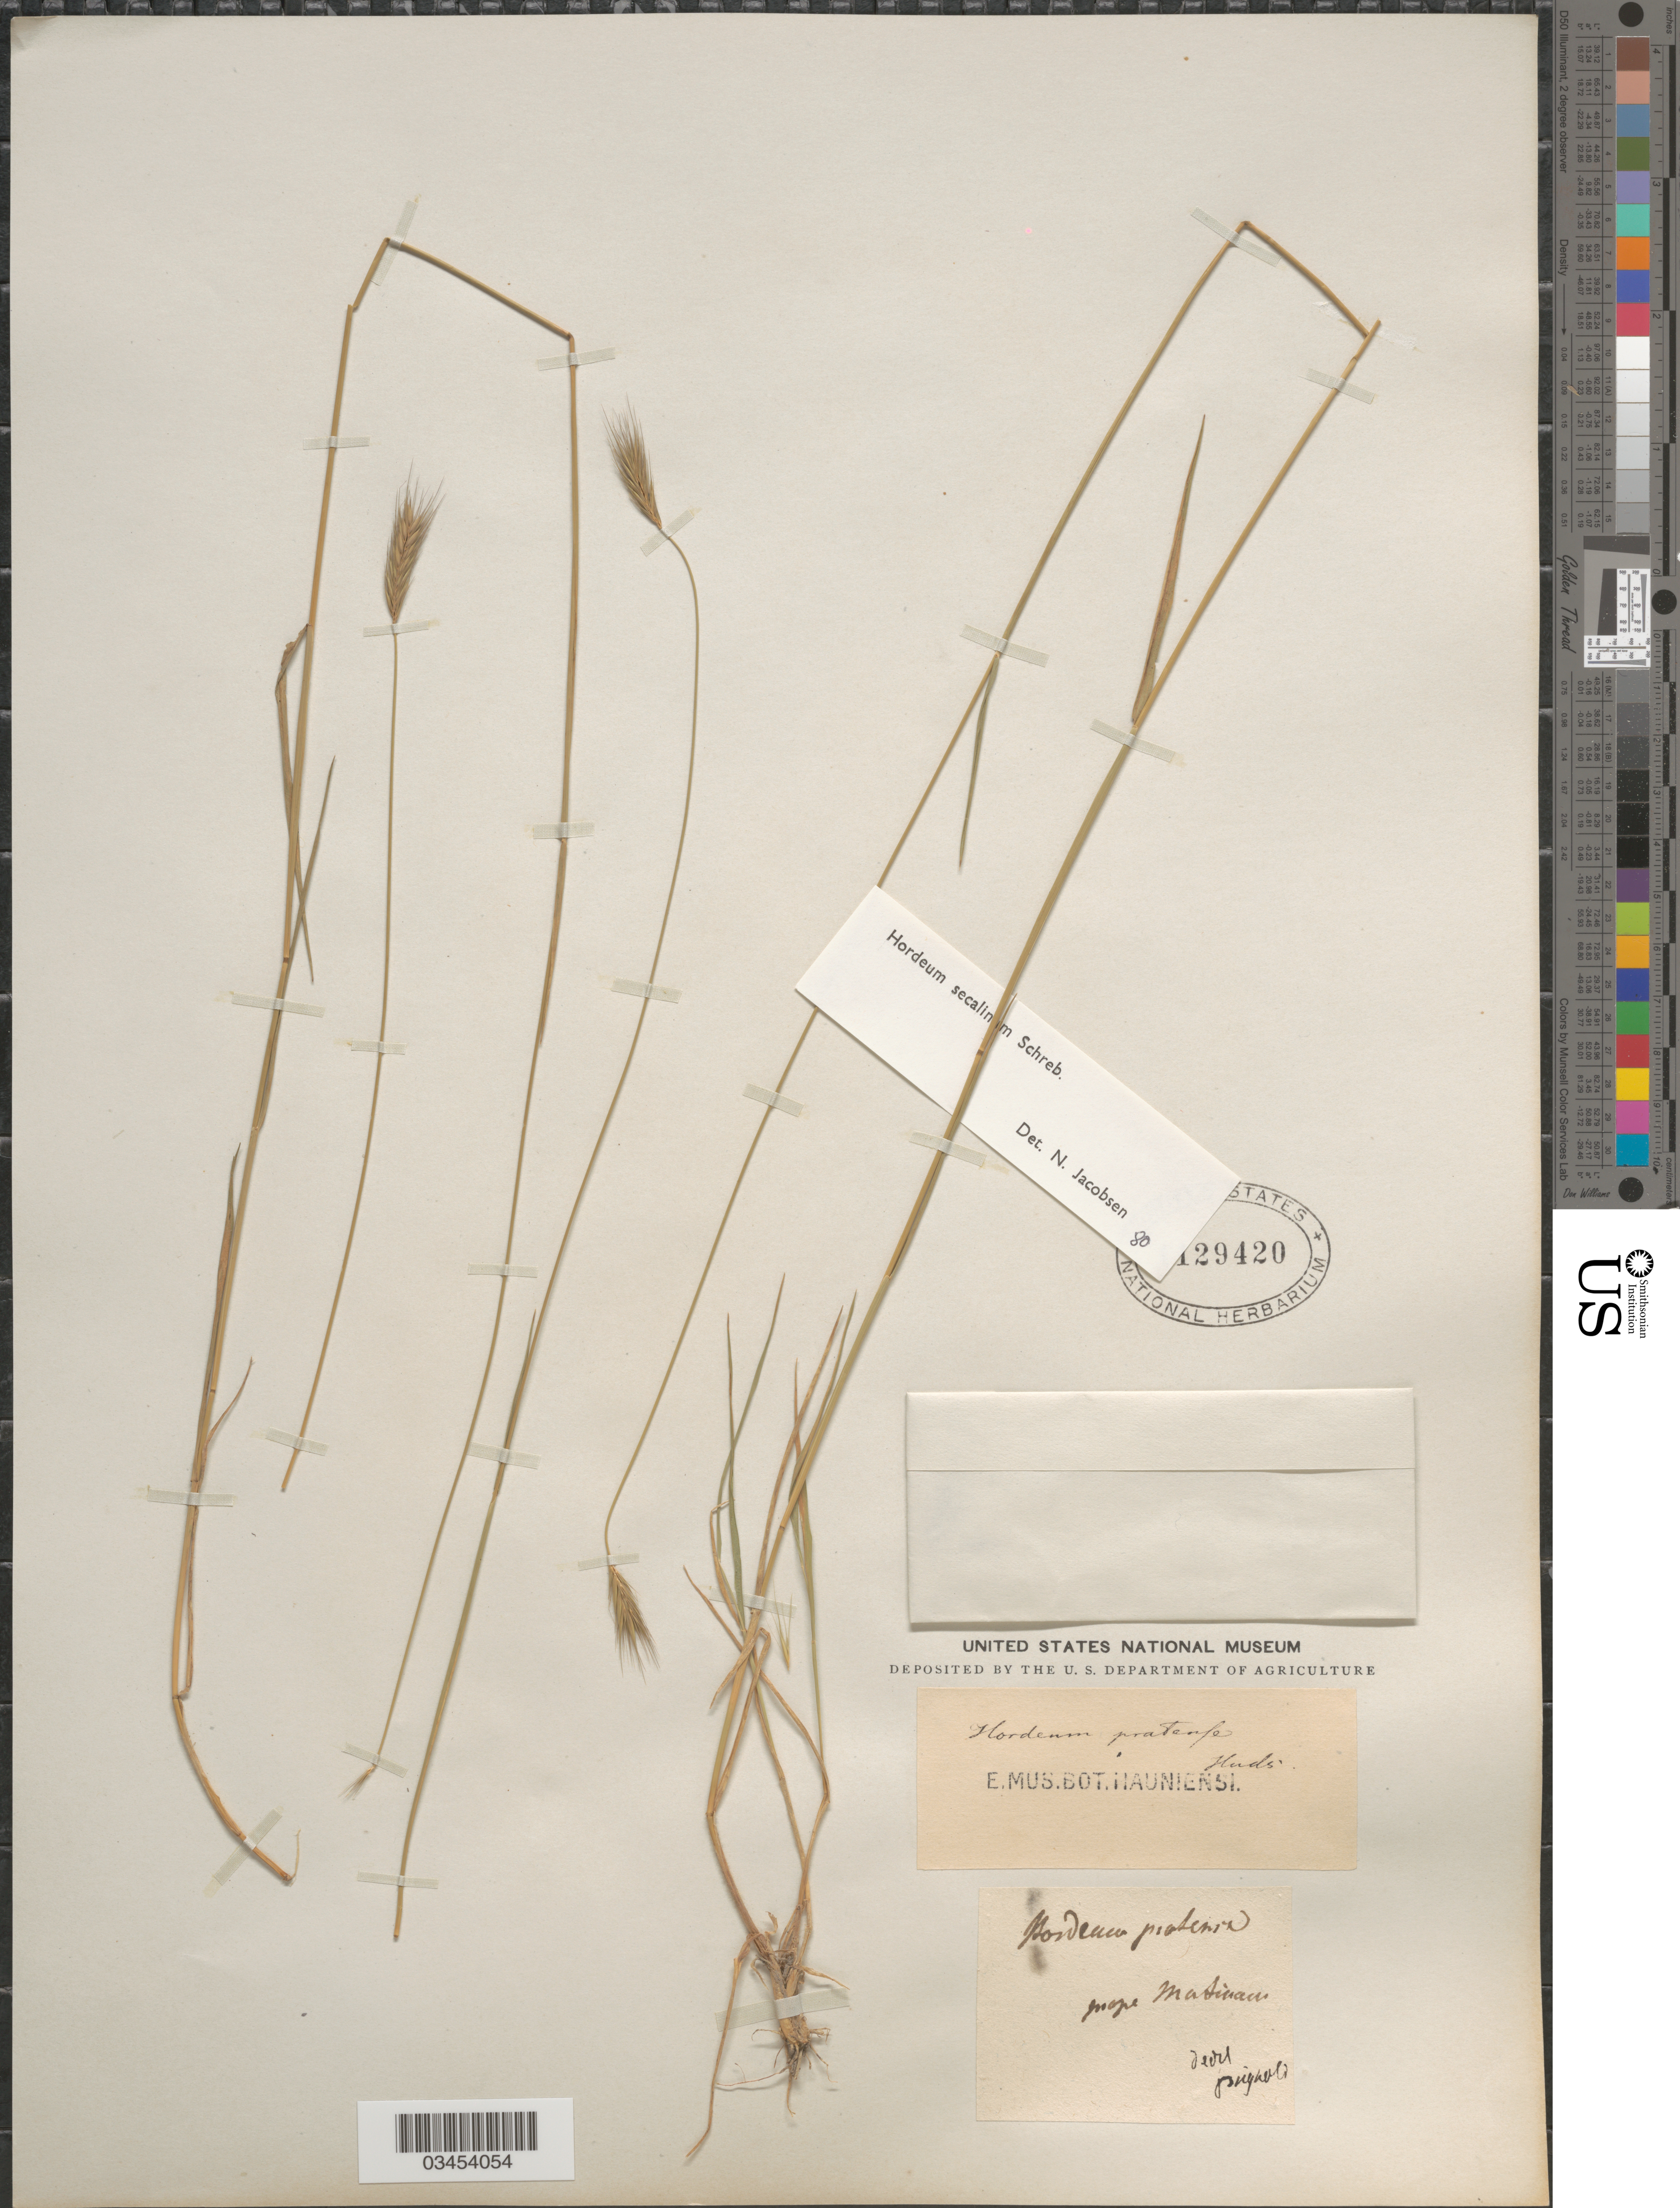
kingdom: Plantae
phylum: Tracheophyta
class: Liliopsida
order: Poales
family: Poaceae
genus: Hordeum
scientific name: Hordeum secalinum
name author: Schreb.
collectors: ex Mus. Bot. Hauniense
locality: Prope Matinau.